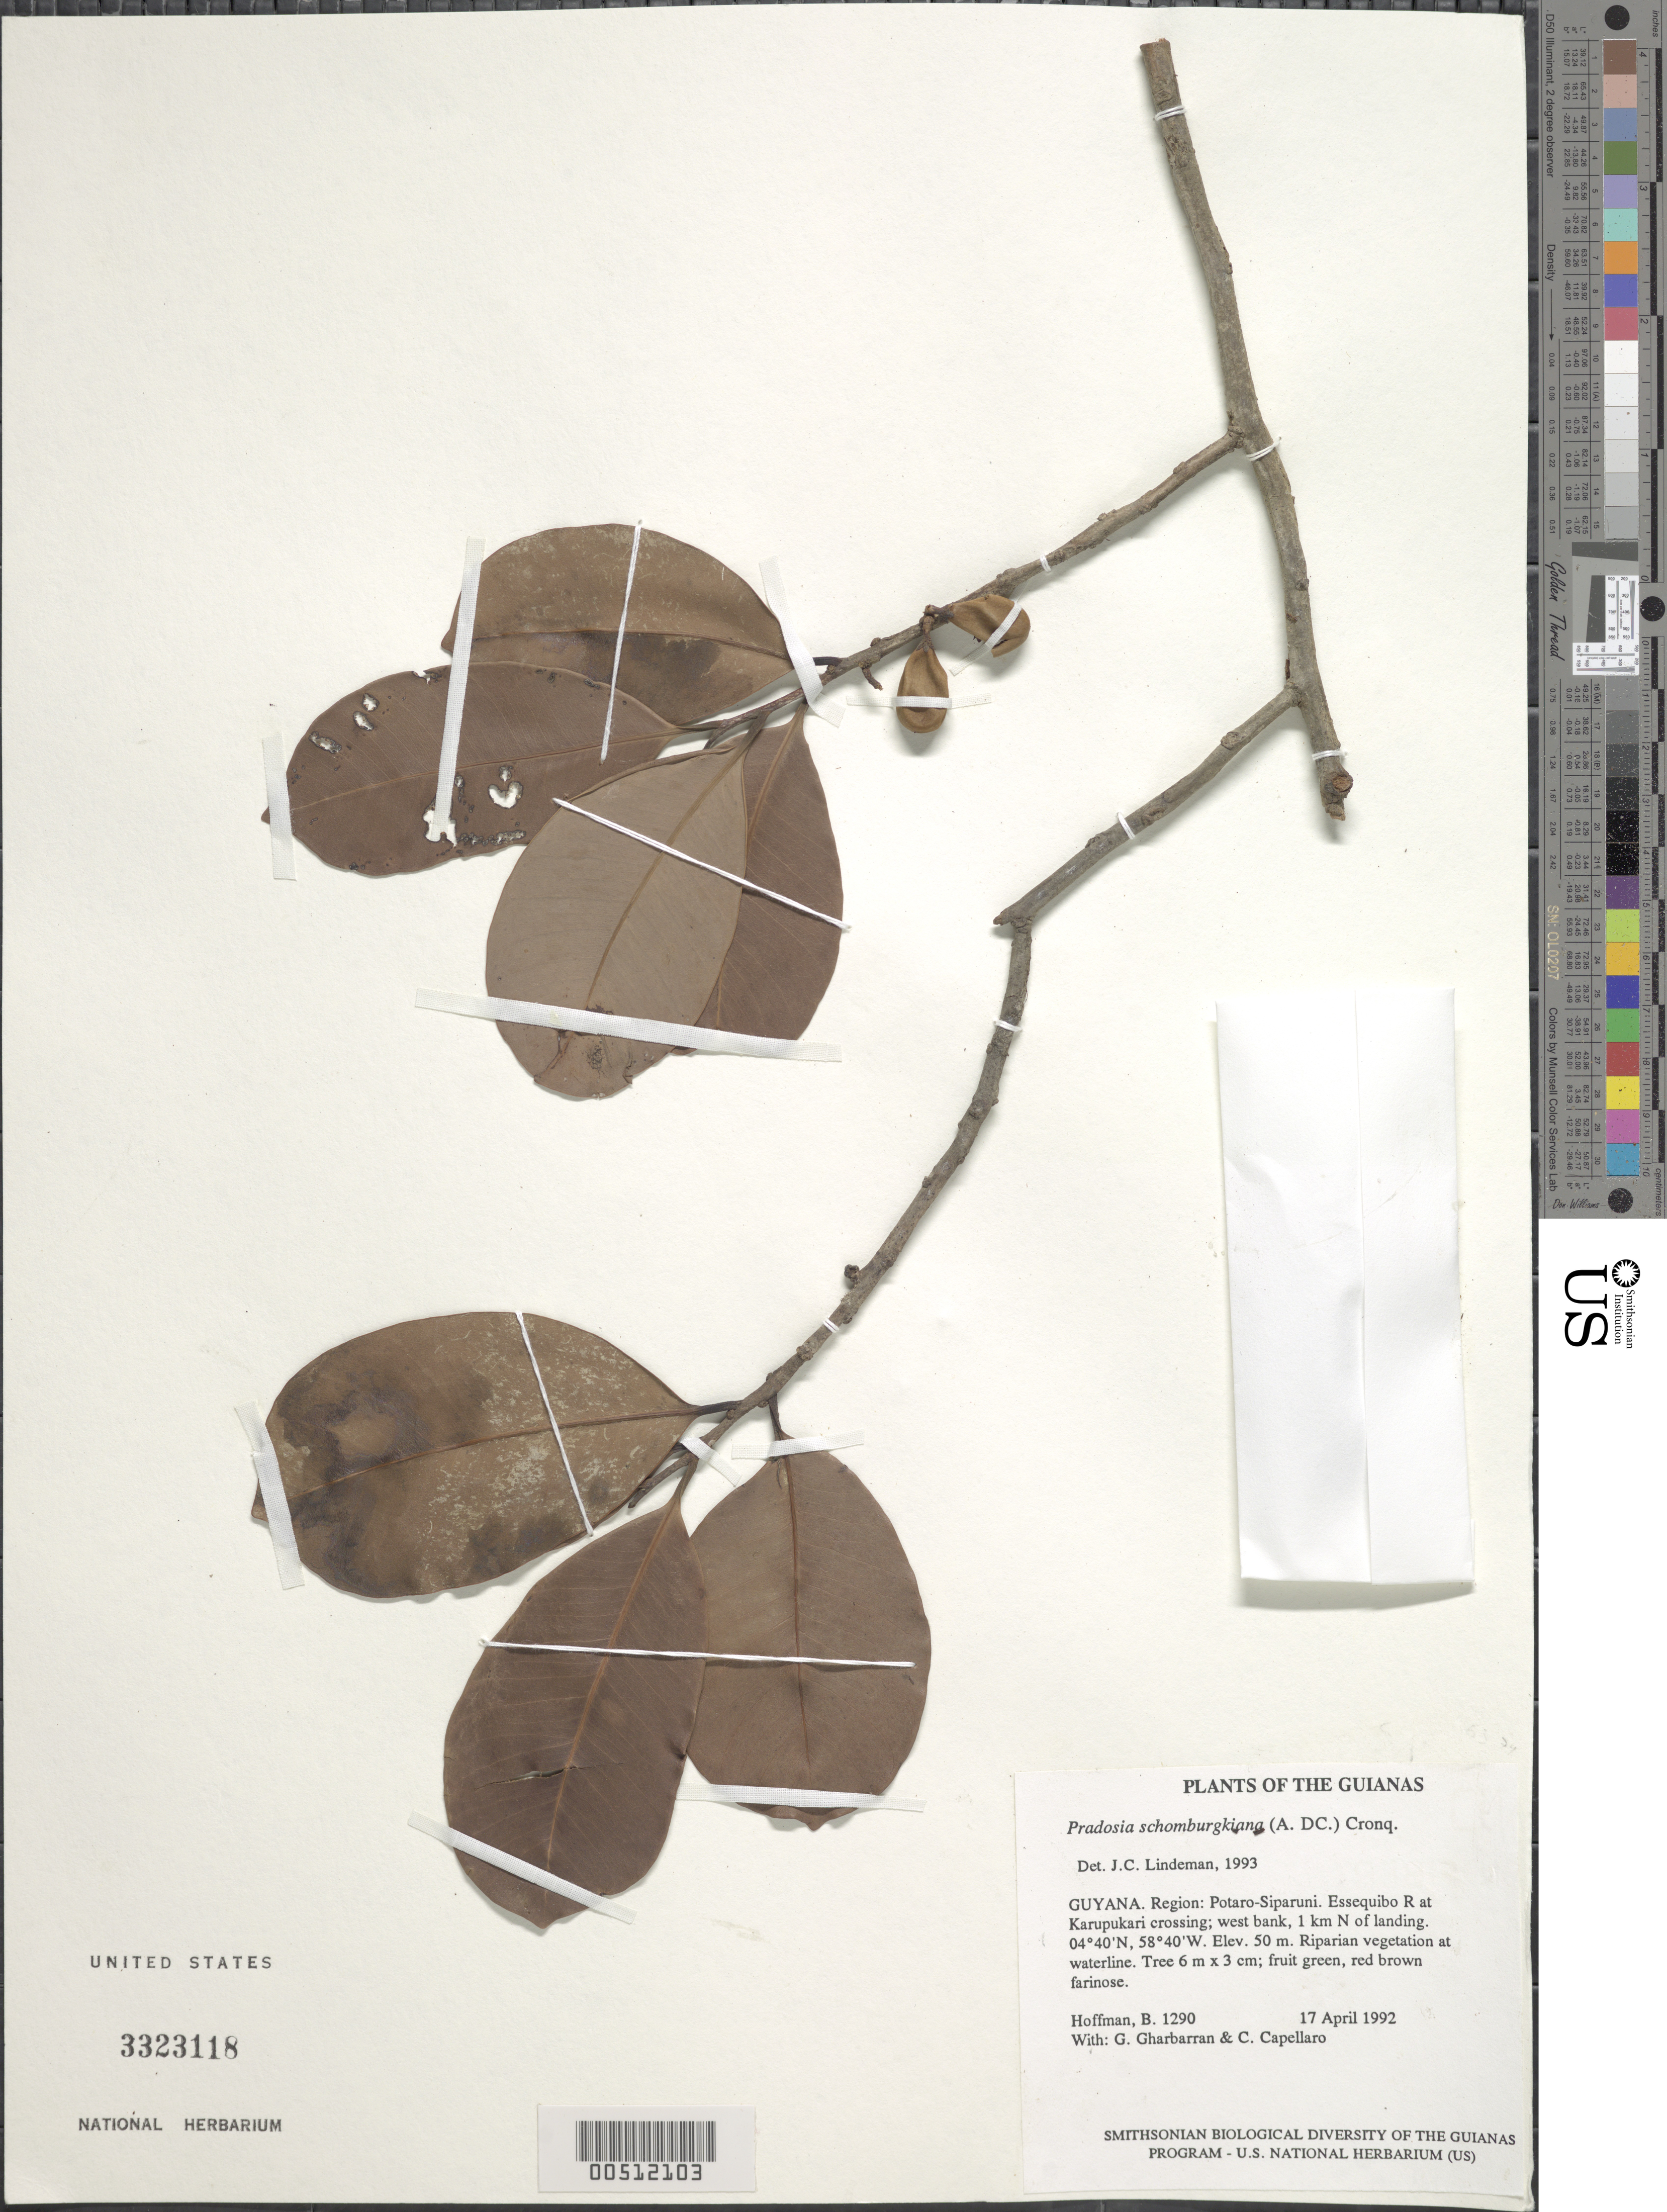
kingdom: Plantae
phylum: Tracheophyta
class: Magnoliopsida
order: Ericales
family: Sapotaceae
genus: Pradosia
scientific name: Pradosia schomburgkiana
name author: (A. DC.) Cronq.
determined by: Lindeman, J. C.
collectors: B. Hoffman, G. Gharbarran & C. Capellaro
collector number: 1290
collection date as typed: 17 April 1992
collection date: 1992-04-17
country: Guyana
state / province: Potaro-Siparuni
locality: Essequibo River at Karupukari crossing; west bank, 1 km N of landing. Iwokrama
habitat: Riparian vegetation at waterline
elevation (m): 50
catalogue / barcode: US 3323118